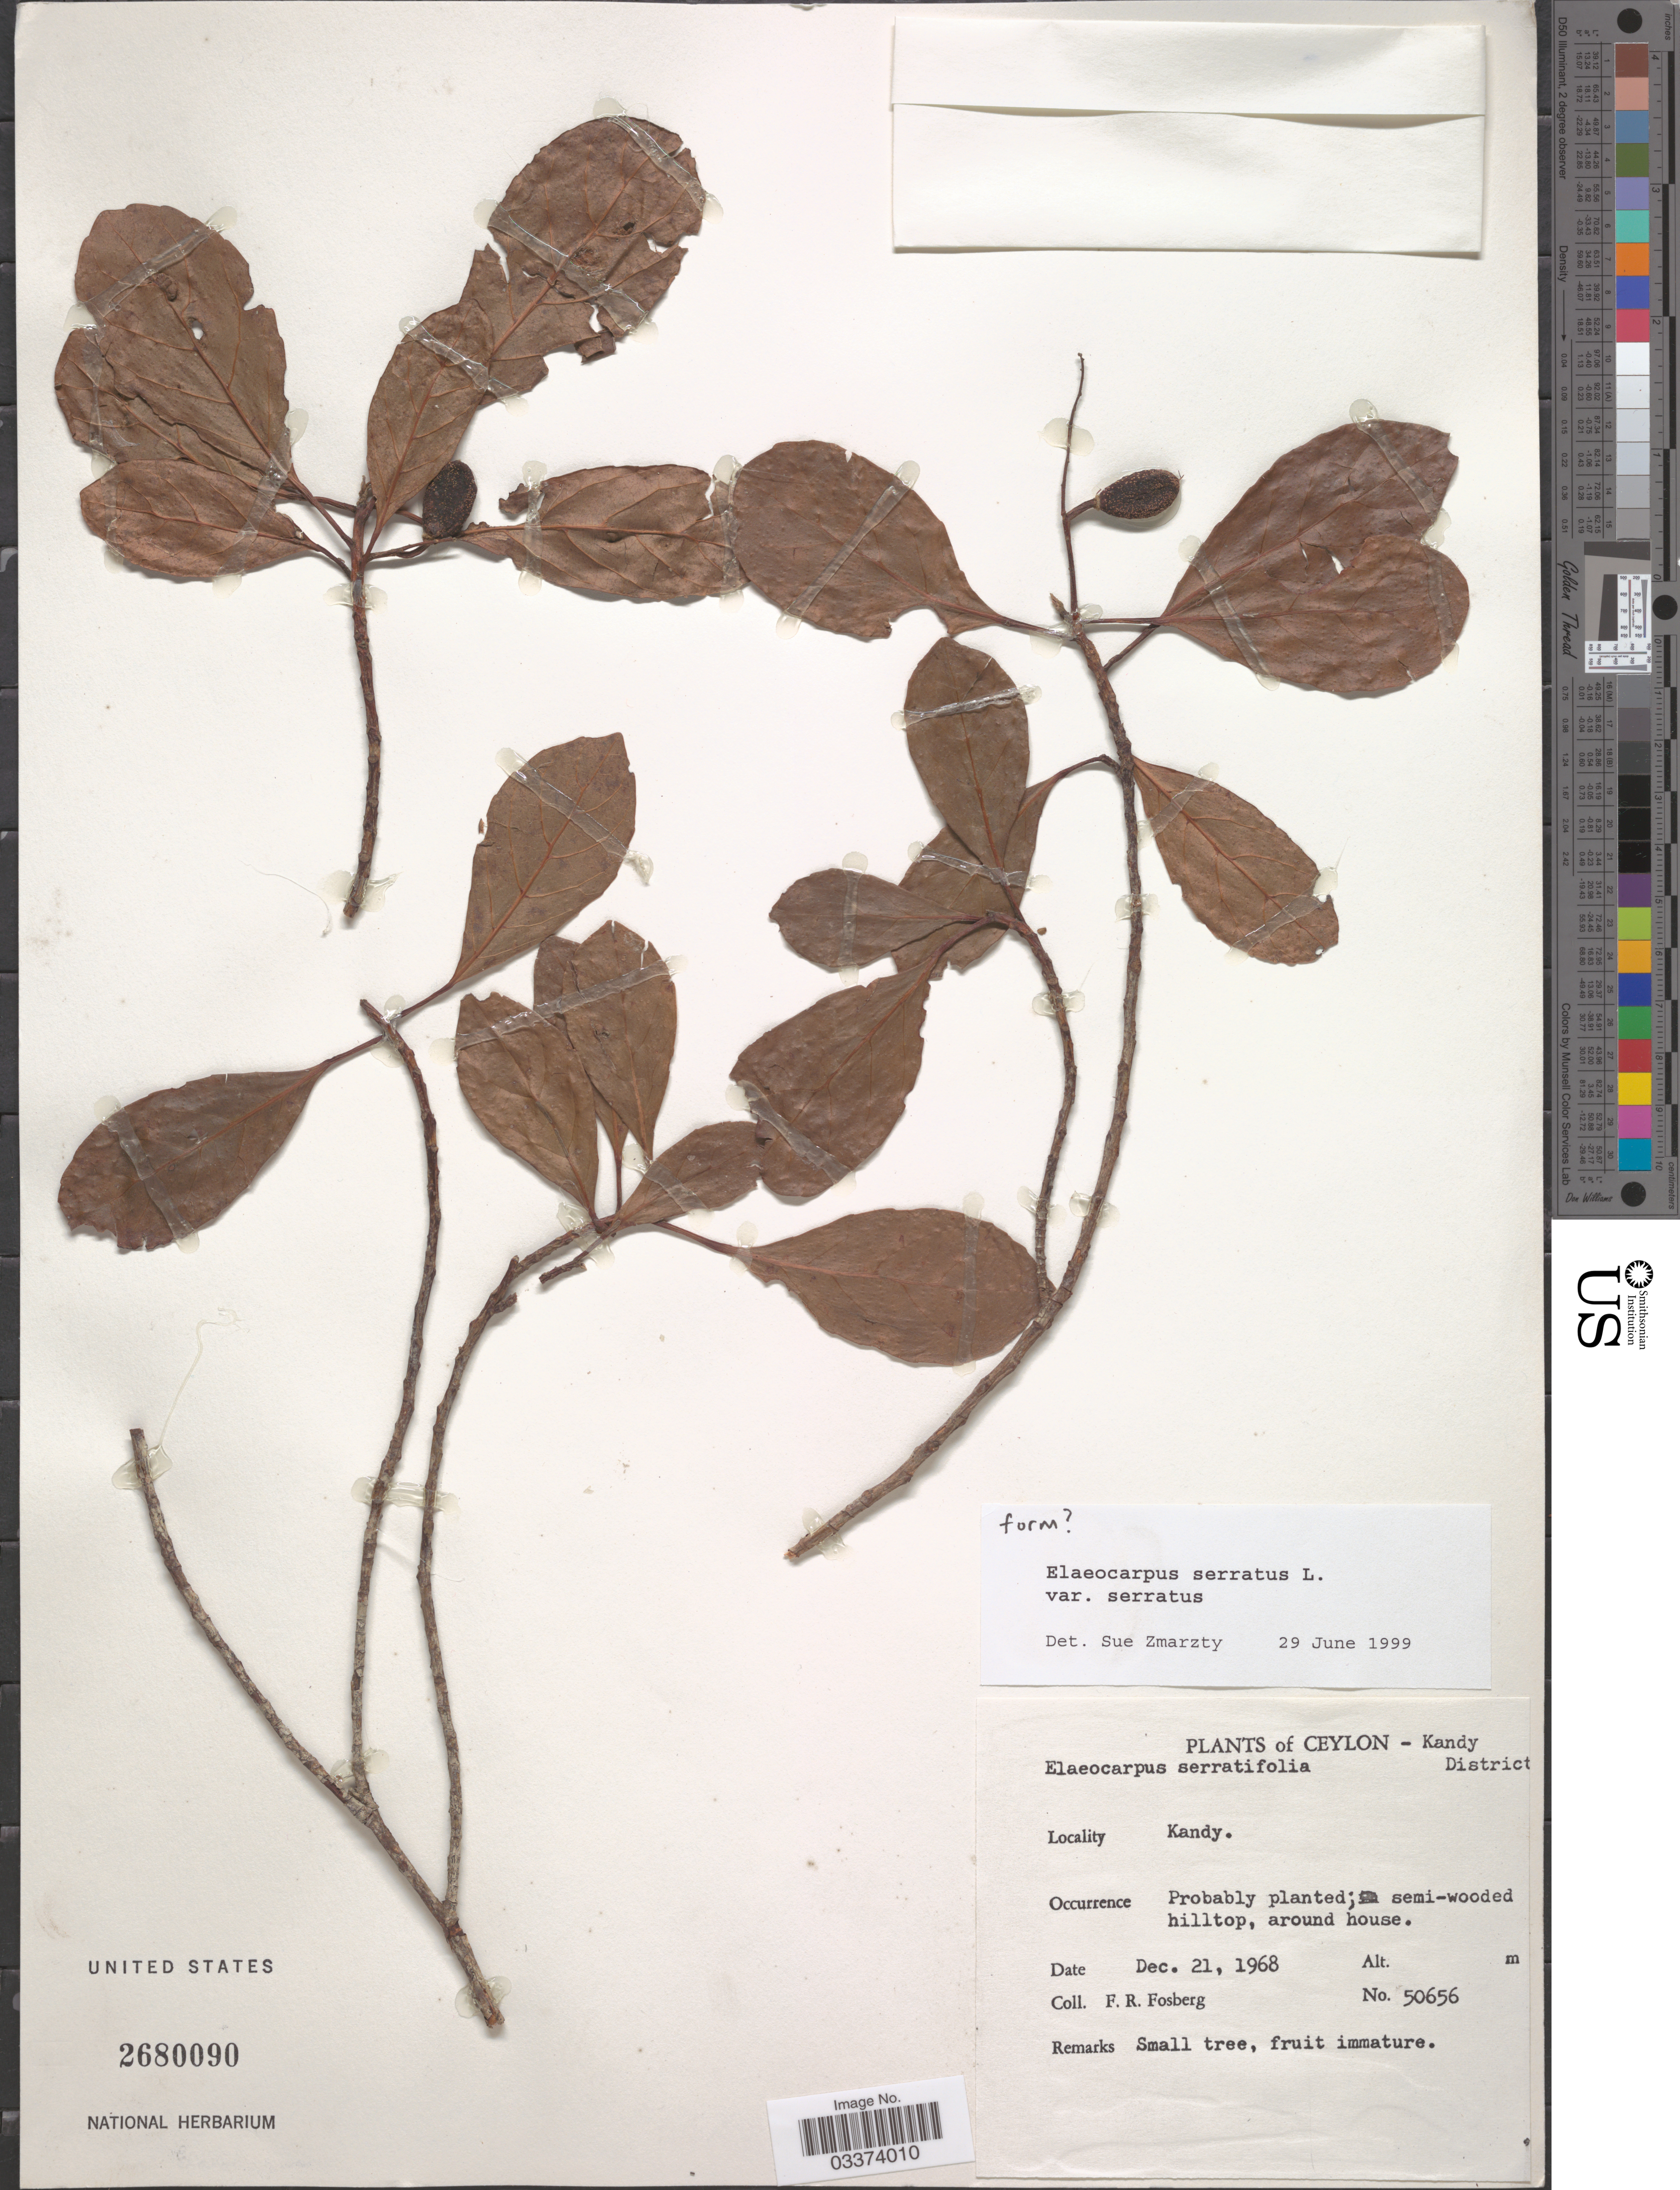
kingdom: Plantae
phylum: Tracheophyta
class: Magnoliopsida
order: Oxalidales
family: Elaeocarpaceae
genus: Elaeocarpus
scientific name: Elaeocarpus serratus var. serratus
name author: L.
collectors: F. R. Fosberg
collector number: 50656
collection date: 1968-12-21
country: Sri Lanka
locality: Ceylon. Kandy District. Kandy.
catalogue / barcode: US 2680090